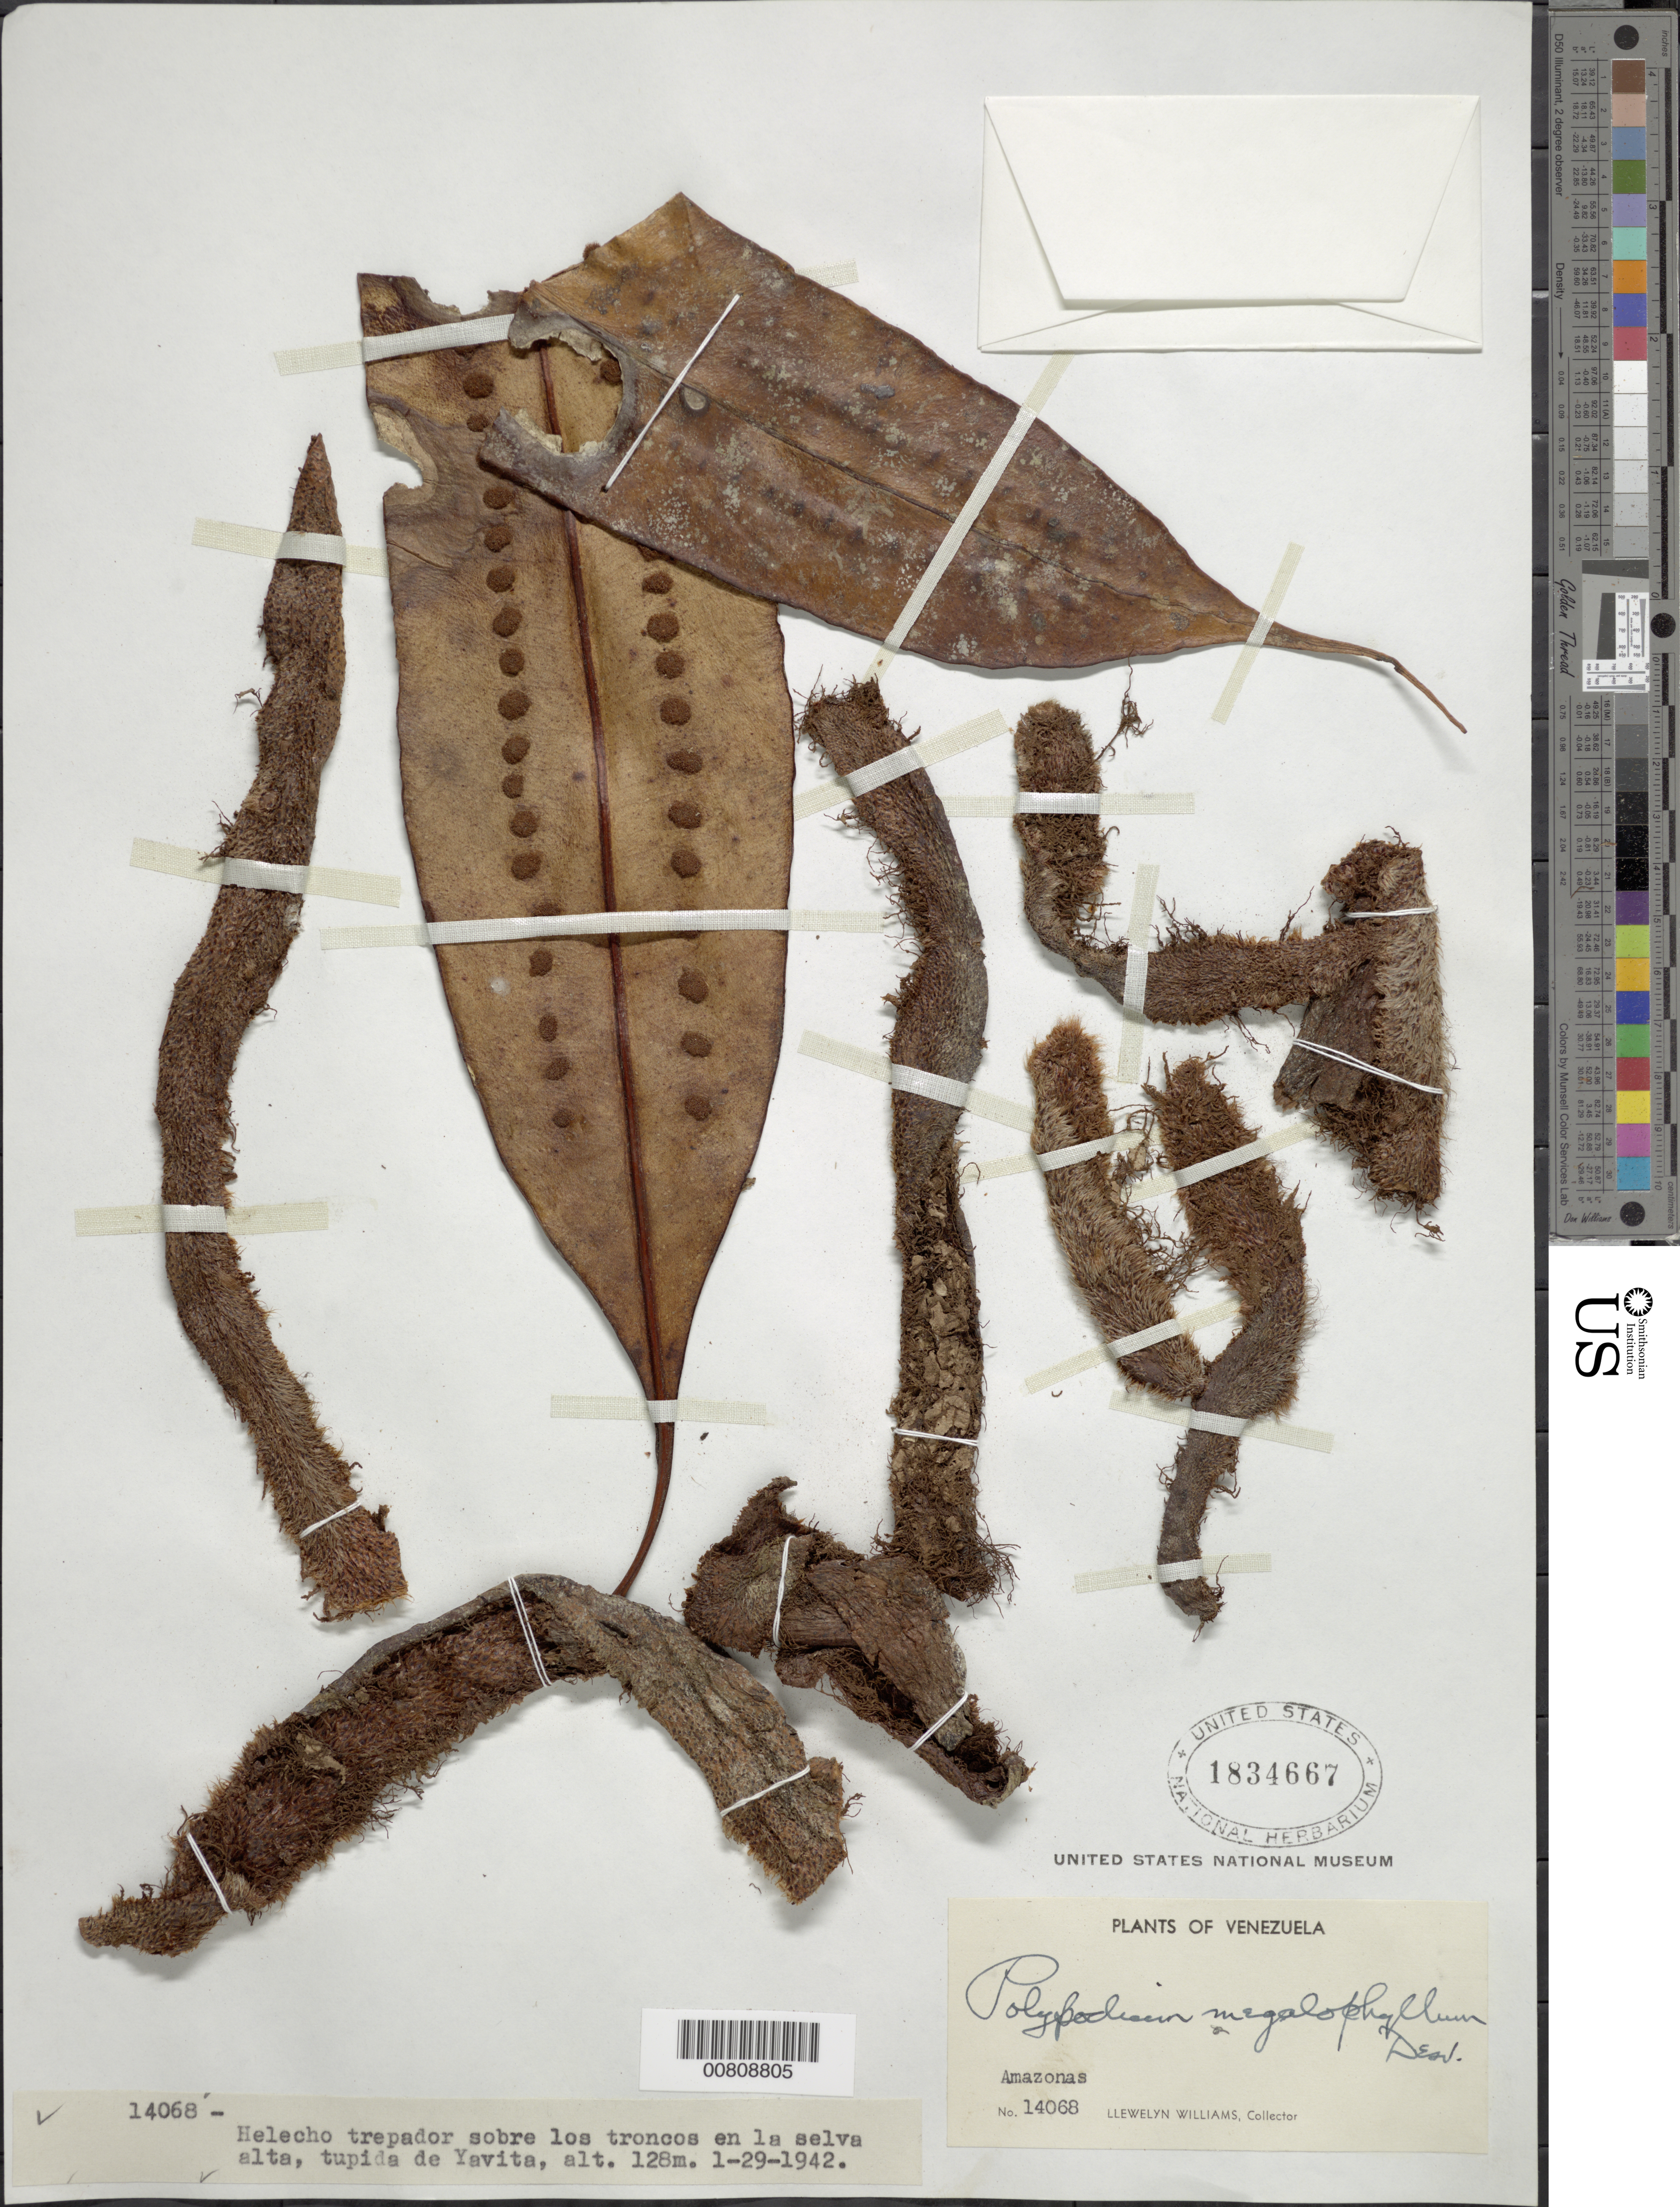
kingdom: Plantae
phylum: Tracheophyta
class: Polypodiopsida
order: Polypodiales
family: Polypodiaceae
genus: Microgramma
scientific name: Microgramma megalophylla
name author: (Desv.) de la Sota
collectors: Ll. Williams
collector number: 14068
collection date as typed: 29-Jan-42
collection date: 1942-01-29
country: Venezuela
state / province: Amazonas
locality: Yavita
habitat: Sobre los troncos en la selva alta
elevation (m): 128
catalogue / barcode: US 1834667